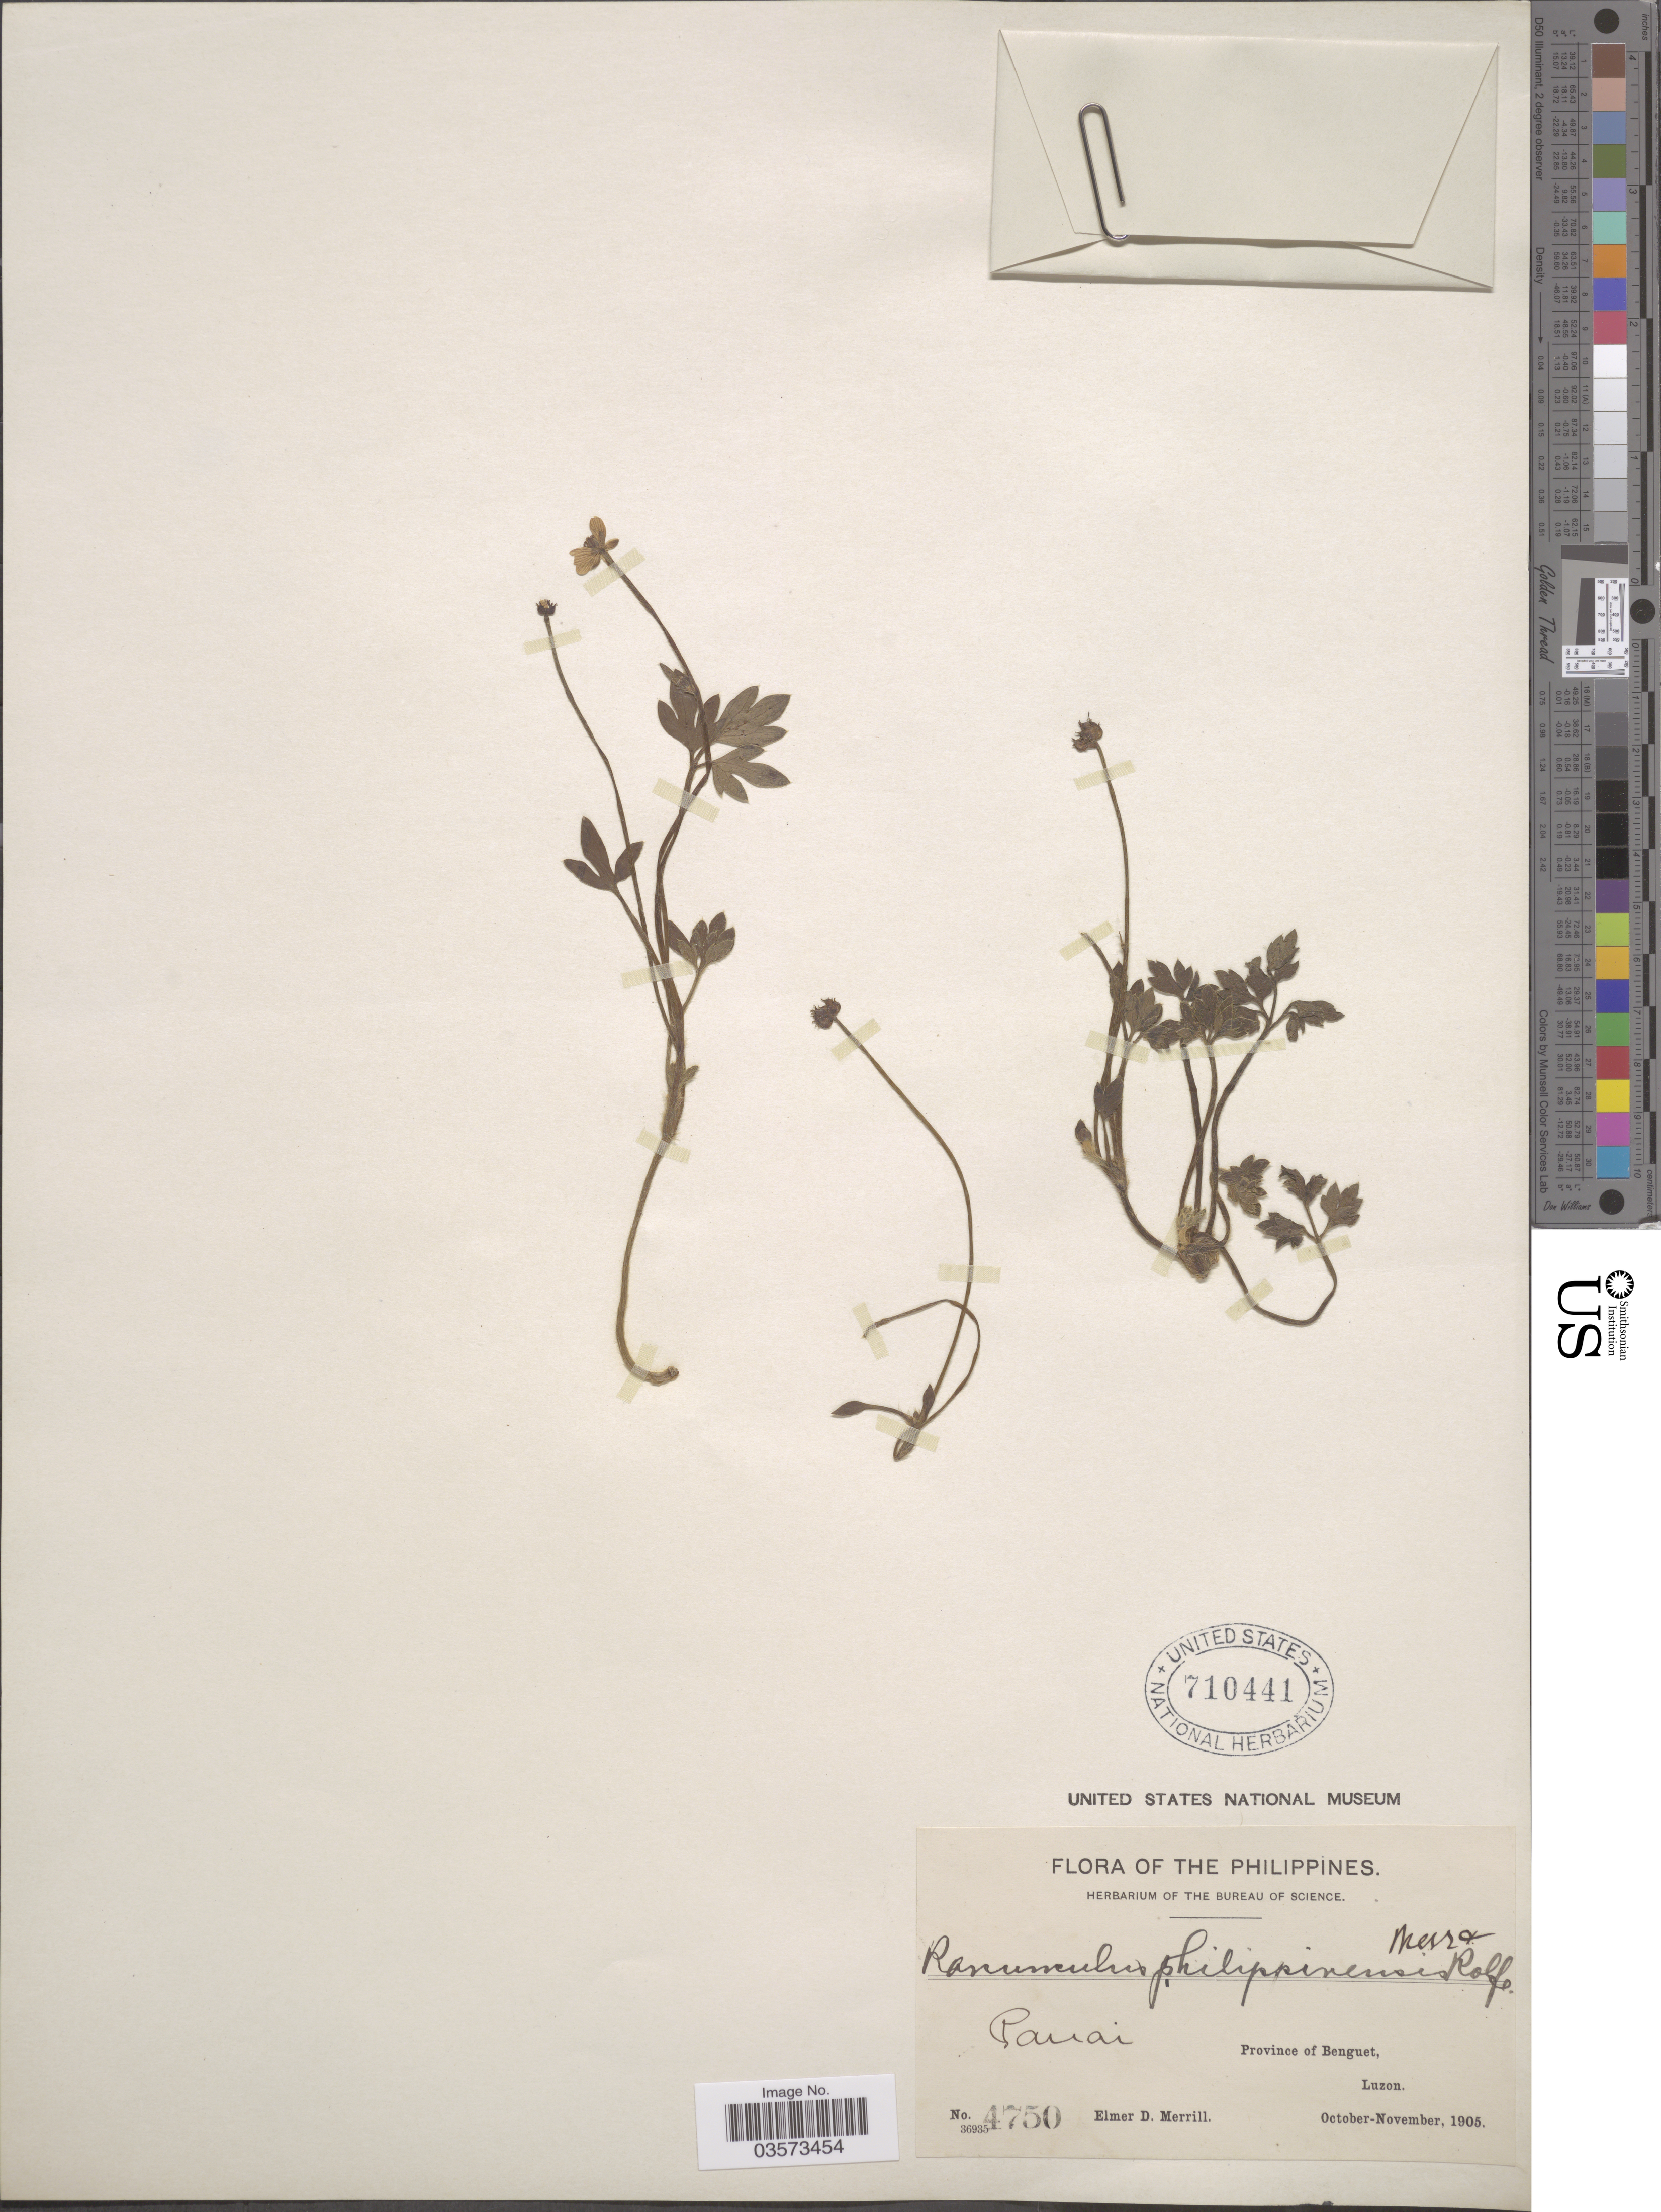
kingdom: Plantae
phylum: Tracheophyta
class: Magnoliopsida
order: Ranunculales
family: Ranunculaceae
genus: Ranunculus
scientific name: Ranunculus philippinensis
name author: Merr. & Rolfe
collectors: E. D. Merrill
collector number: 4750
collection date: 1905-10/1905-11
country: Philippines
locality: Panai, Province of Benguet, Luzon.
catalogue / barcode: US 710441